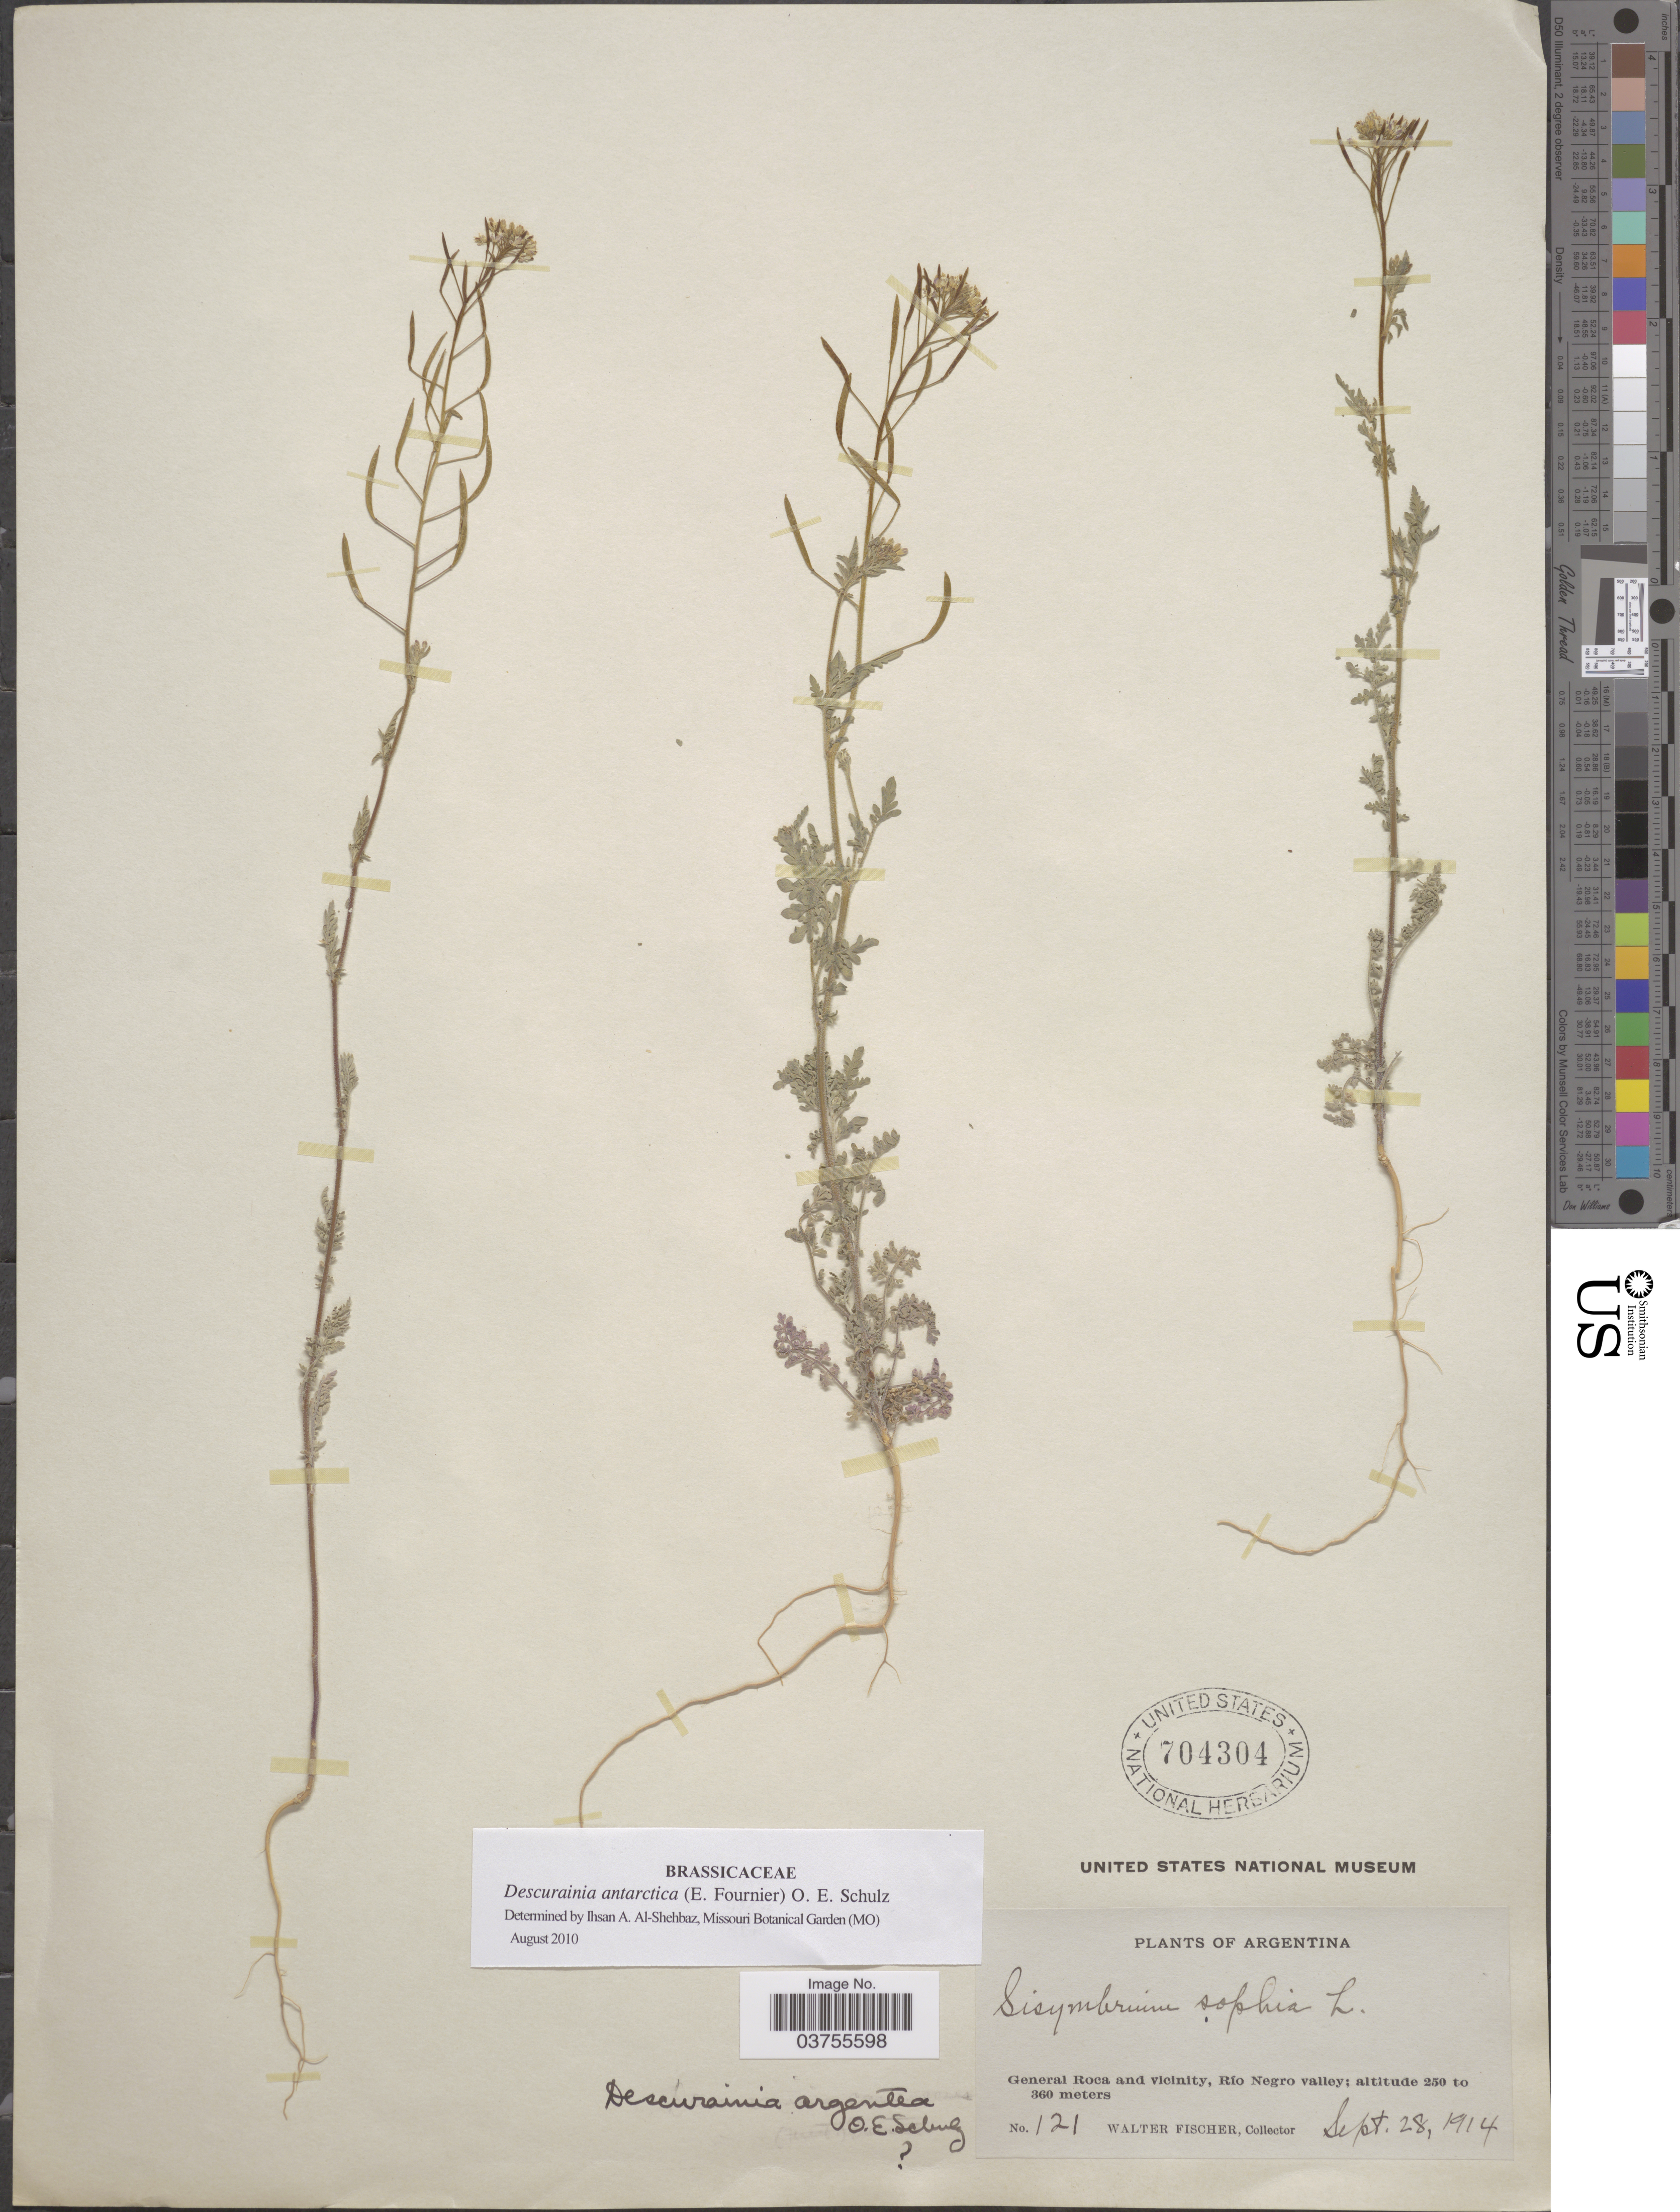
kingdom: Plantae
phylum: Tracheophyta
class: Magnoliopsida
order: Brassicales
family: Brassicaceae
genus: Descurainia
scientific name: Descurainia antarctica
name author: (E. Fourn. & C.A. Mey.) O.E. Schulz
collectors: W. Fischer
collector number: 121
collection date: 1914-09-28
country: Argentina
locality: General Roca and vicinity, Río Negro valley.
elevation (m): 250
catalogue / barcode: US 704304